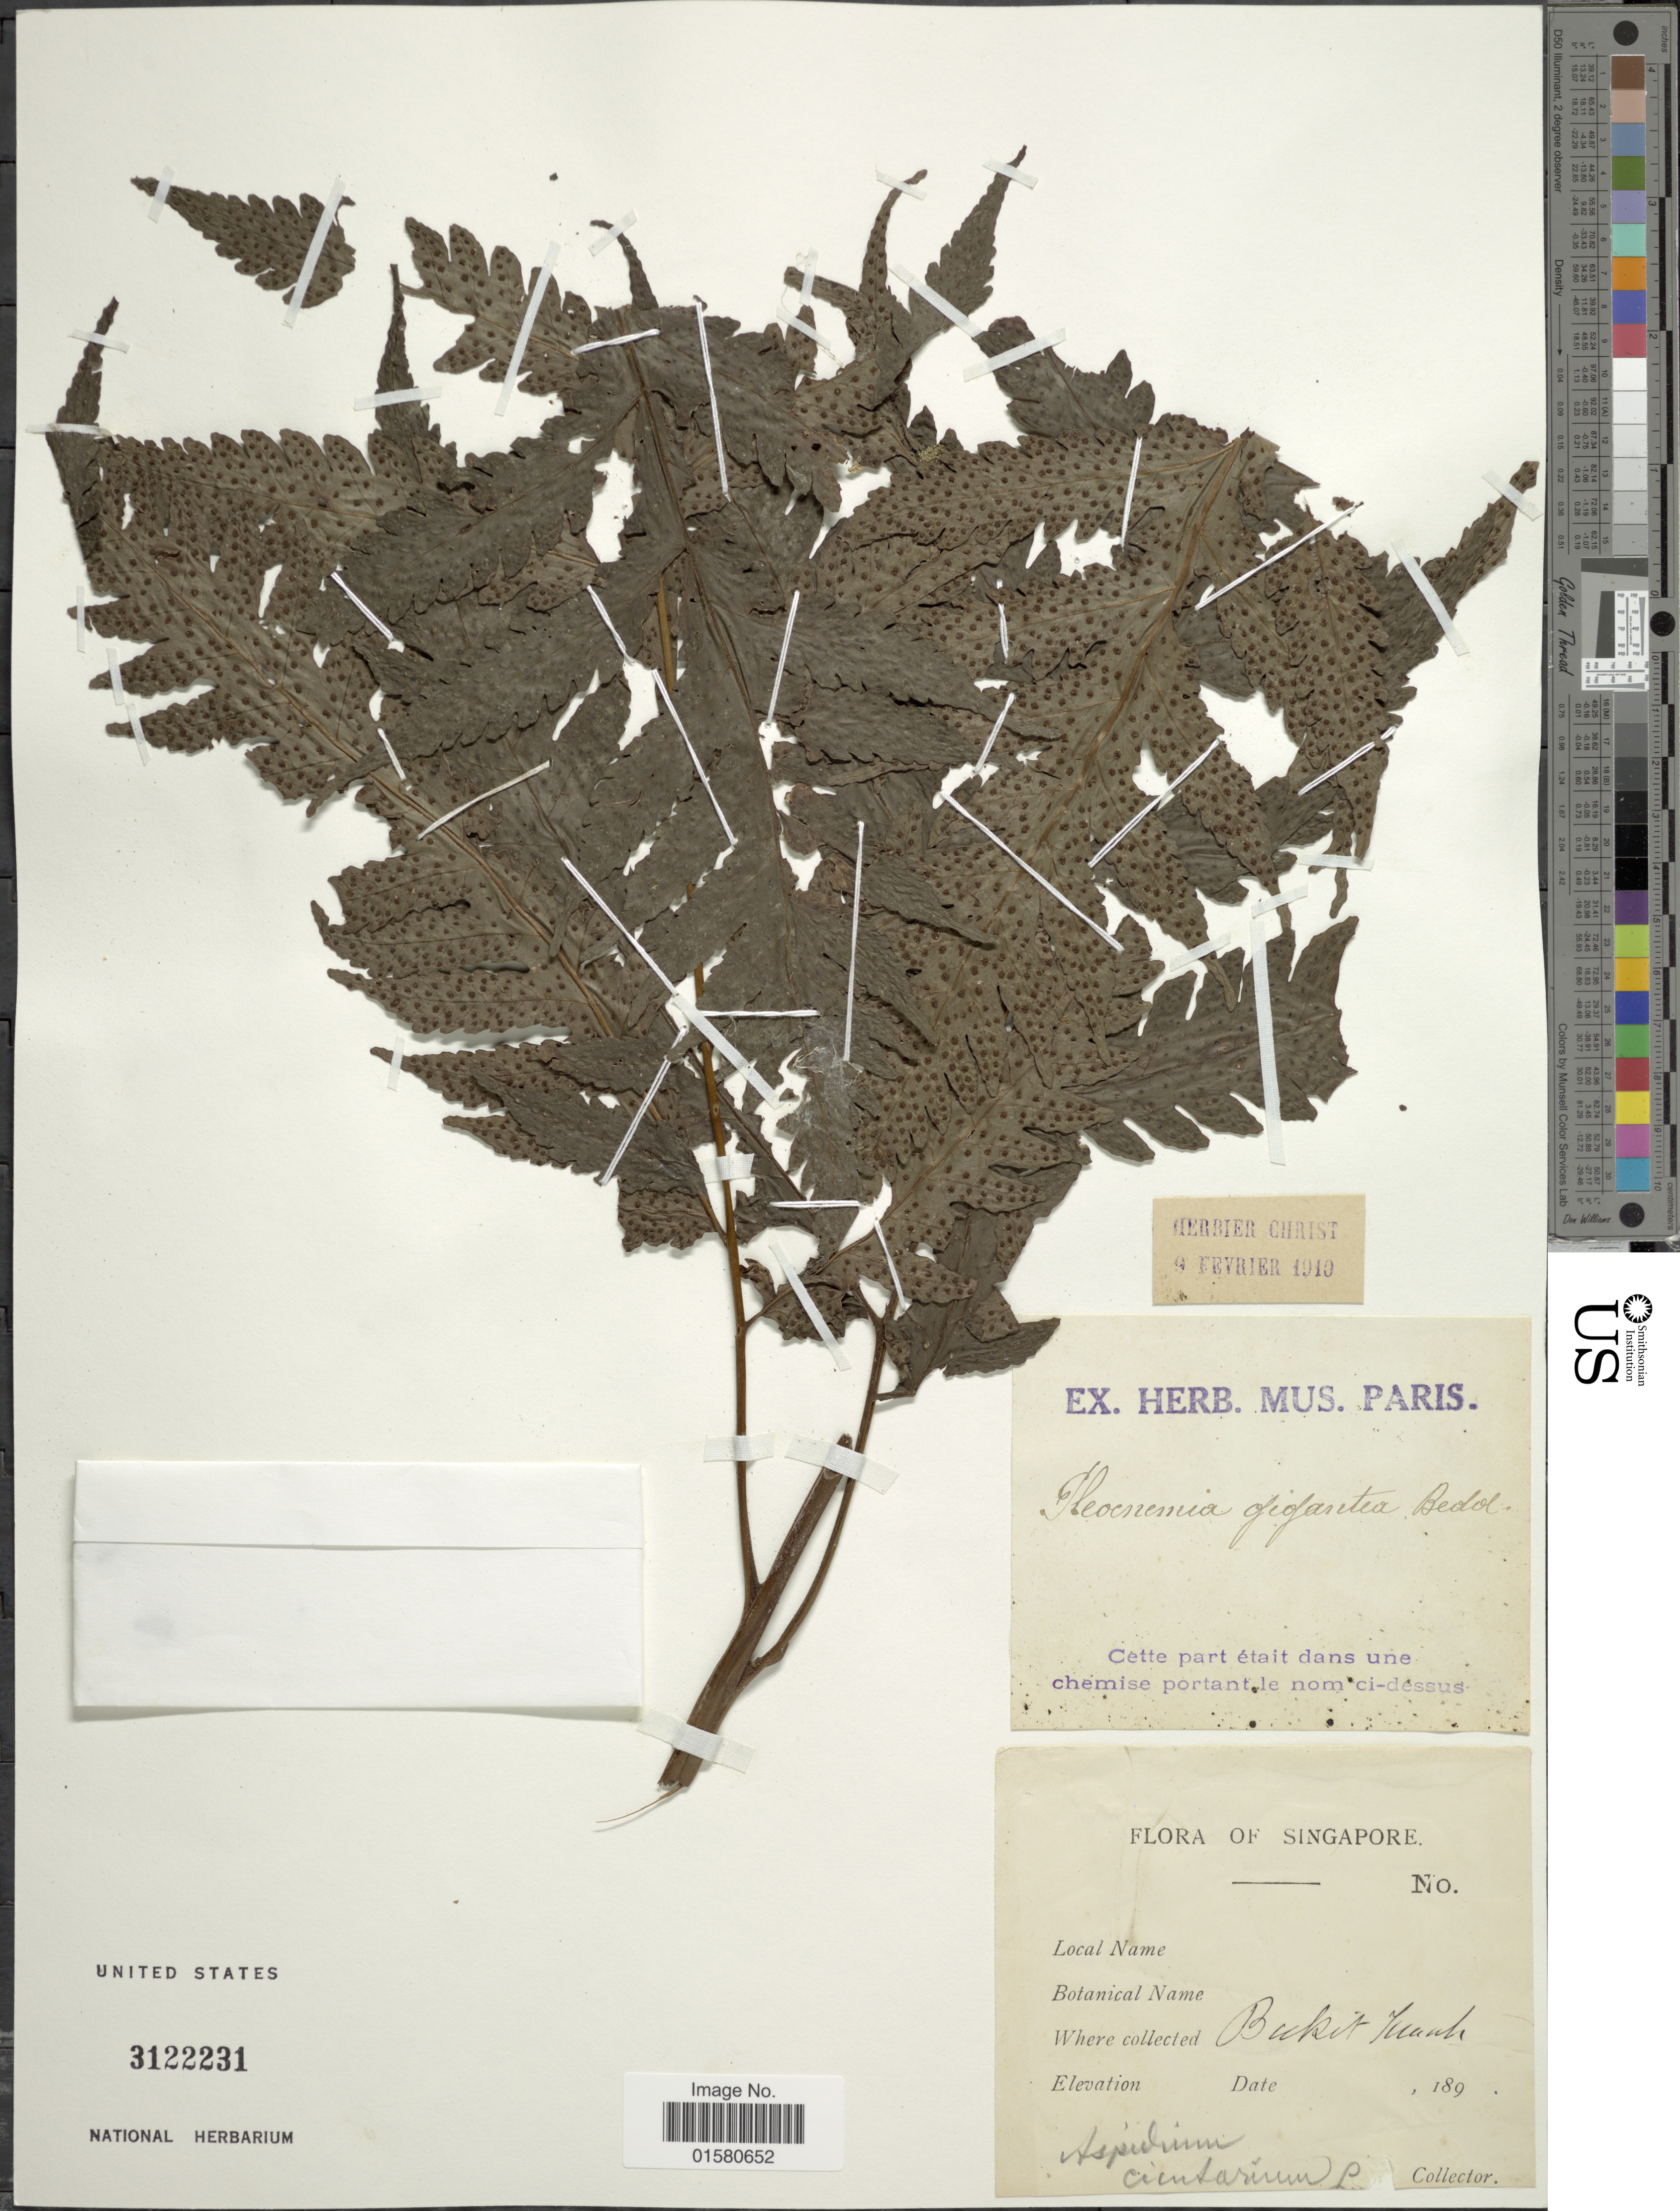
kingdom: Plantae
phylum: Tracheophyta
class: Polypodiopsida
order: Polypodiales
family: Tectariaceae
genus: Tectaria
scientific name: Tectaria sp.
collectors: ex herb. Mus. Paris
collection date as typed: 189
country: Singapore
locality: Bukit Manch [interpreted]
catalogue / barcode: US 3122231